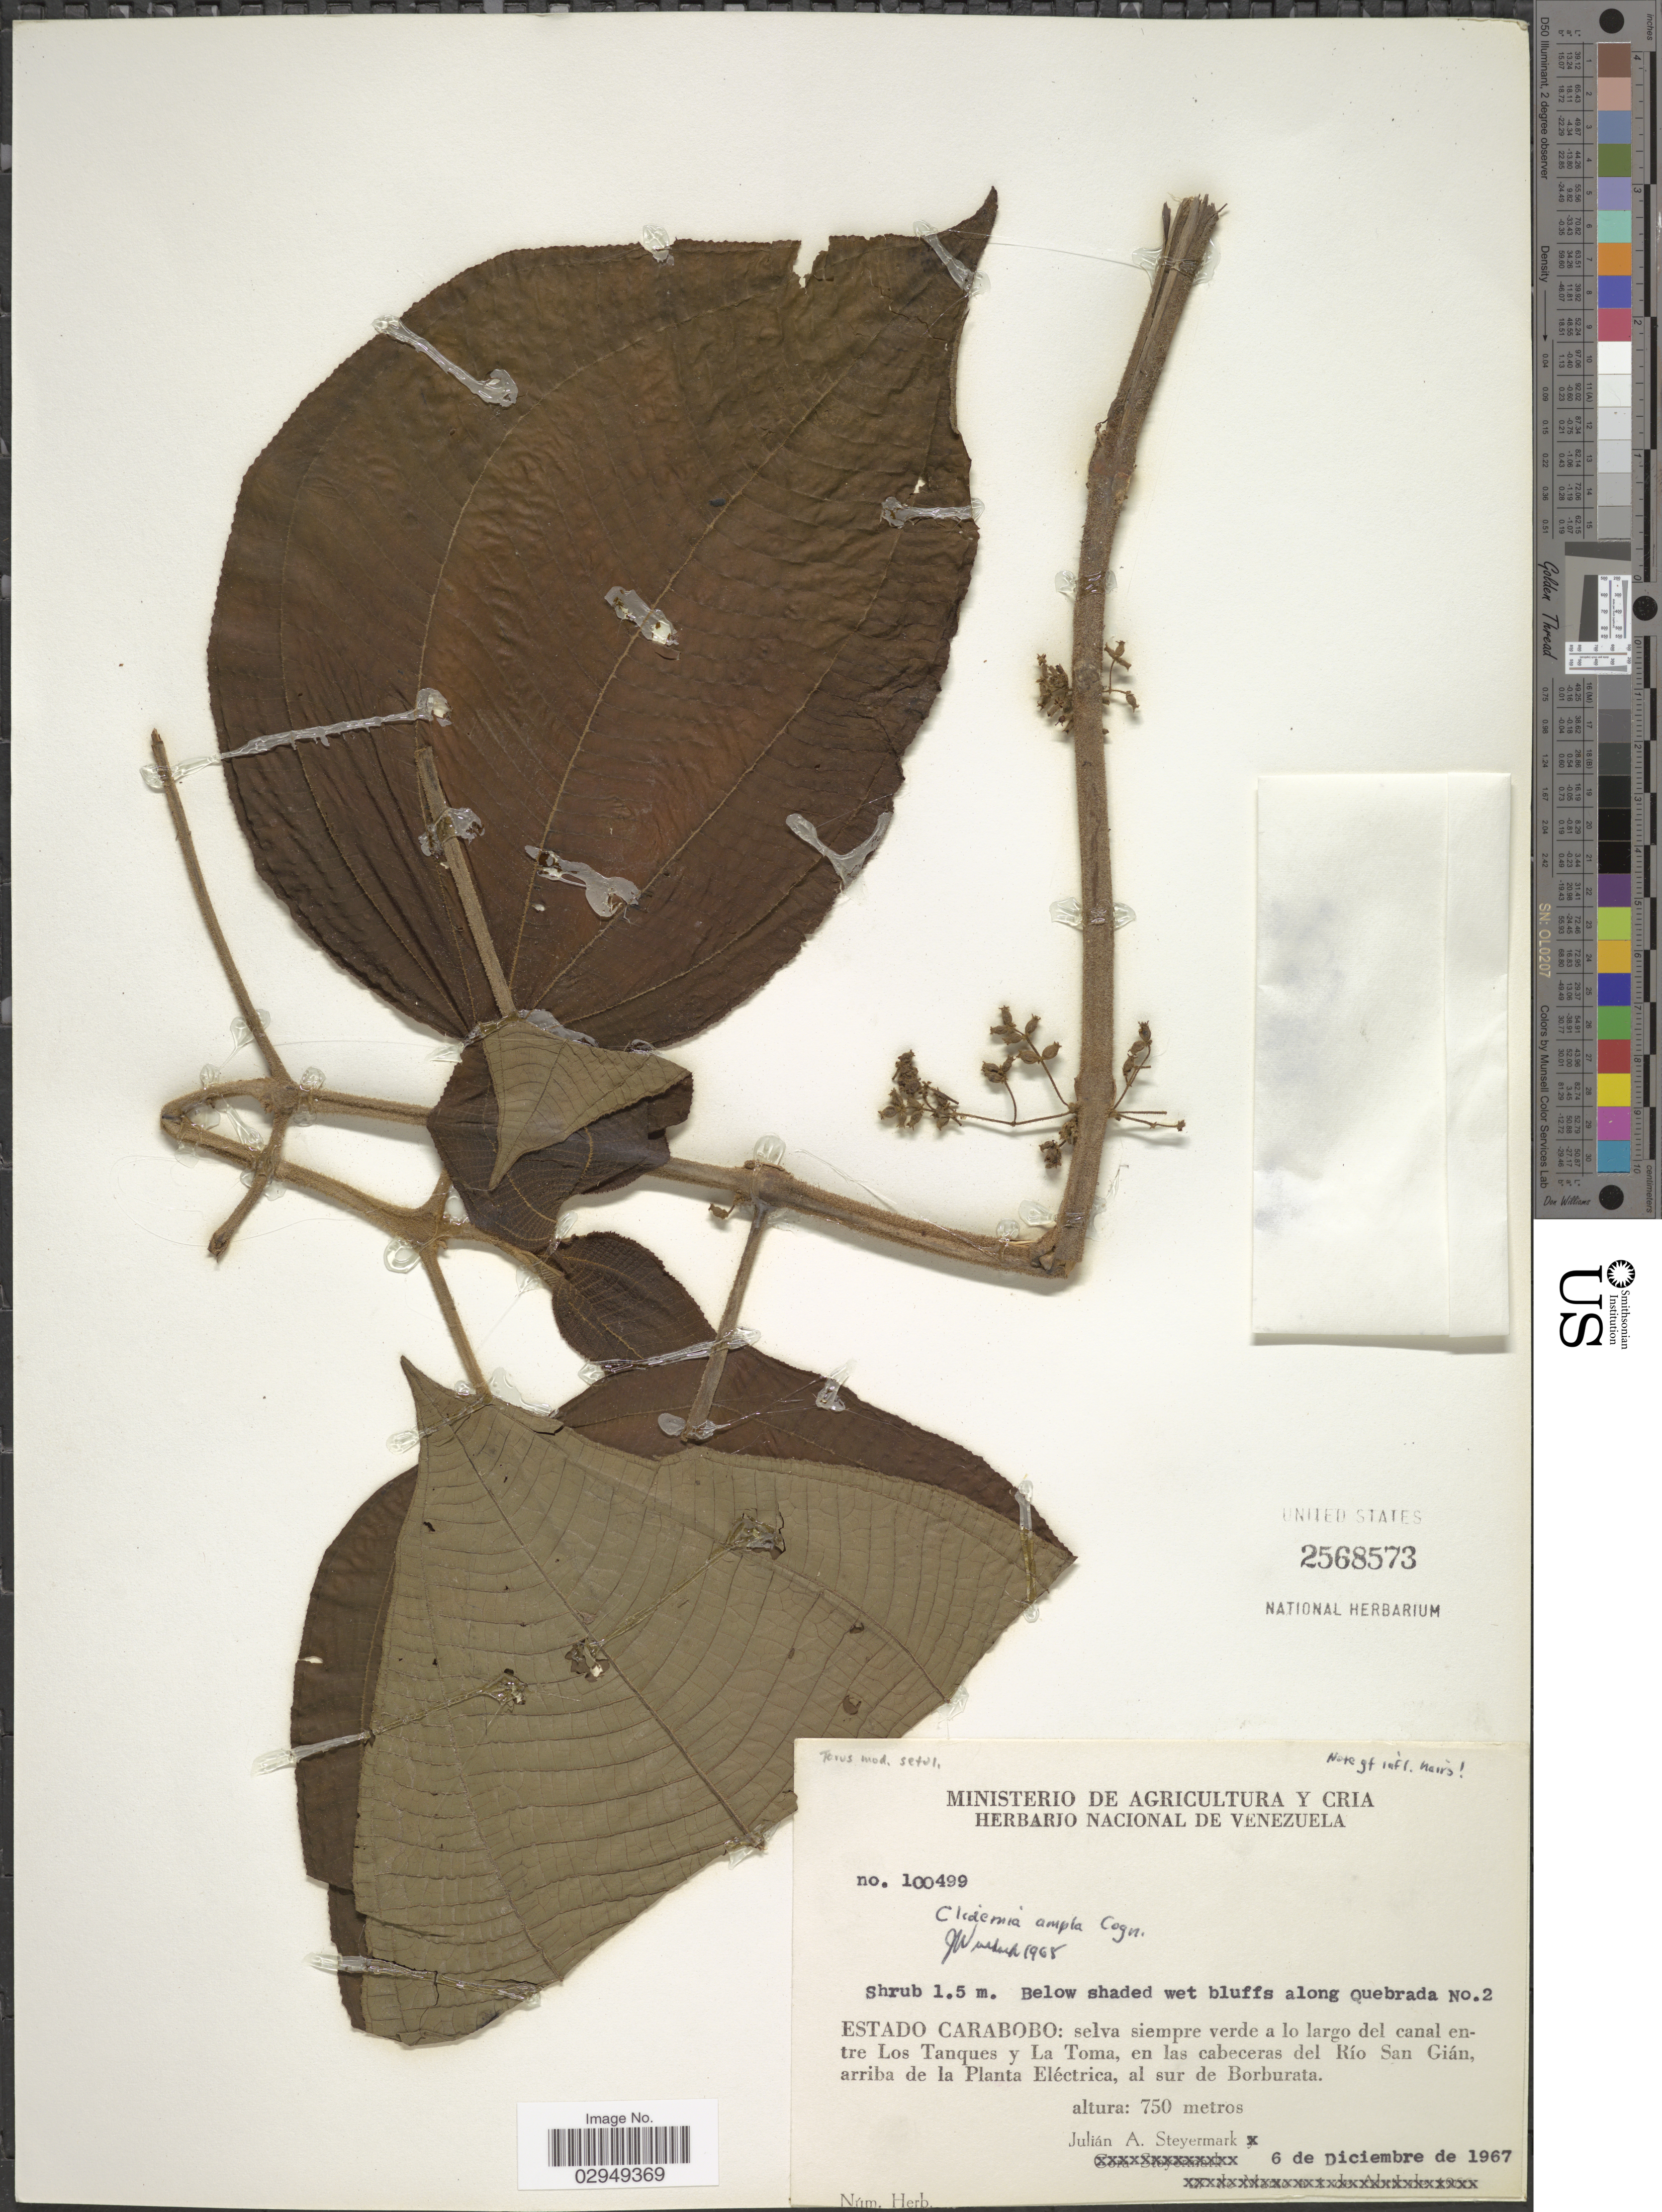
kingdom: Plantae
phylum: Tracheophyta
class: Magnoliopsida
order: Myrtales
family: Melastomataceae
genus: Clidemia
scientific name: Clidemia grandifolia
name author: Cogn.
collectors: J. Steyermark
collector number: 100499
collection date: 1967-12-06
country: Venezuela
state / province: Carabobo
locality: Estado Carabobo: selva siempre verde a lo largo del canal entre Los Tanques y La Toma, en las cabeceras del Río San Gián, arriba de la Planta Eléctrica, al sur de Borburata.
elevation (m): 750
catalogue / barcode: US 2568573